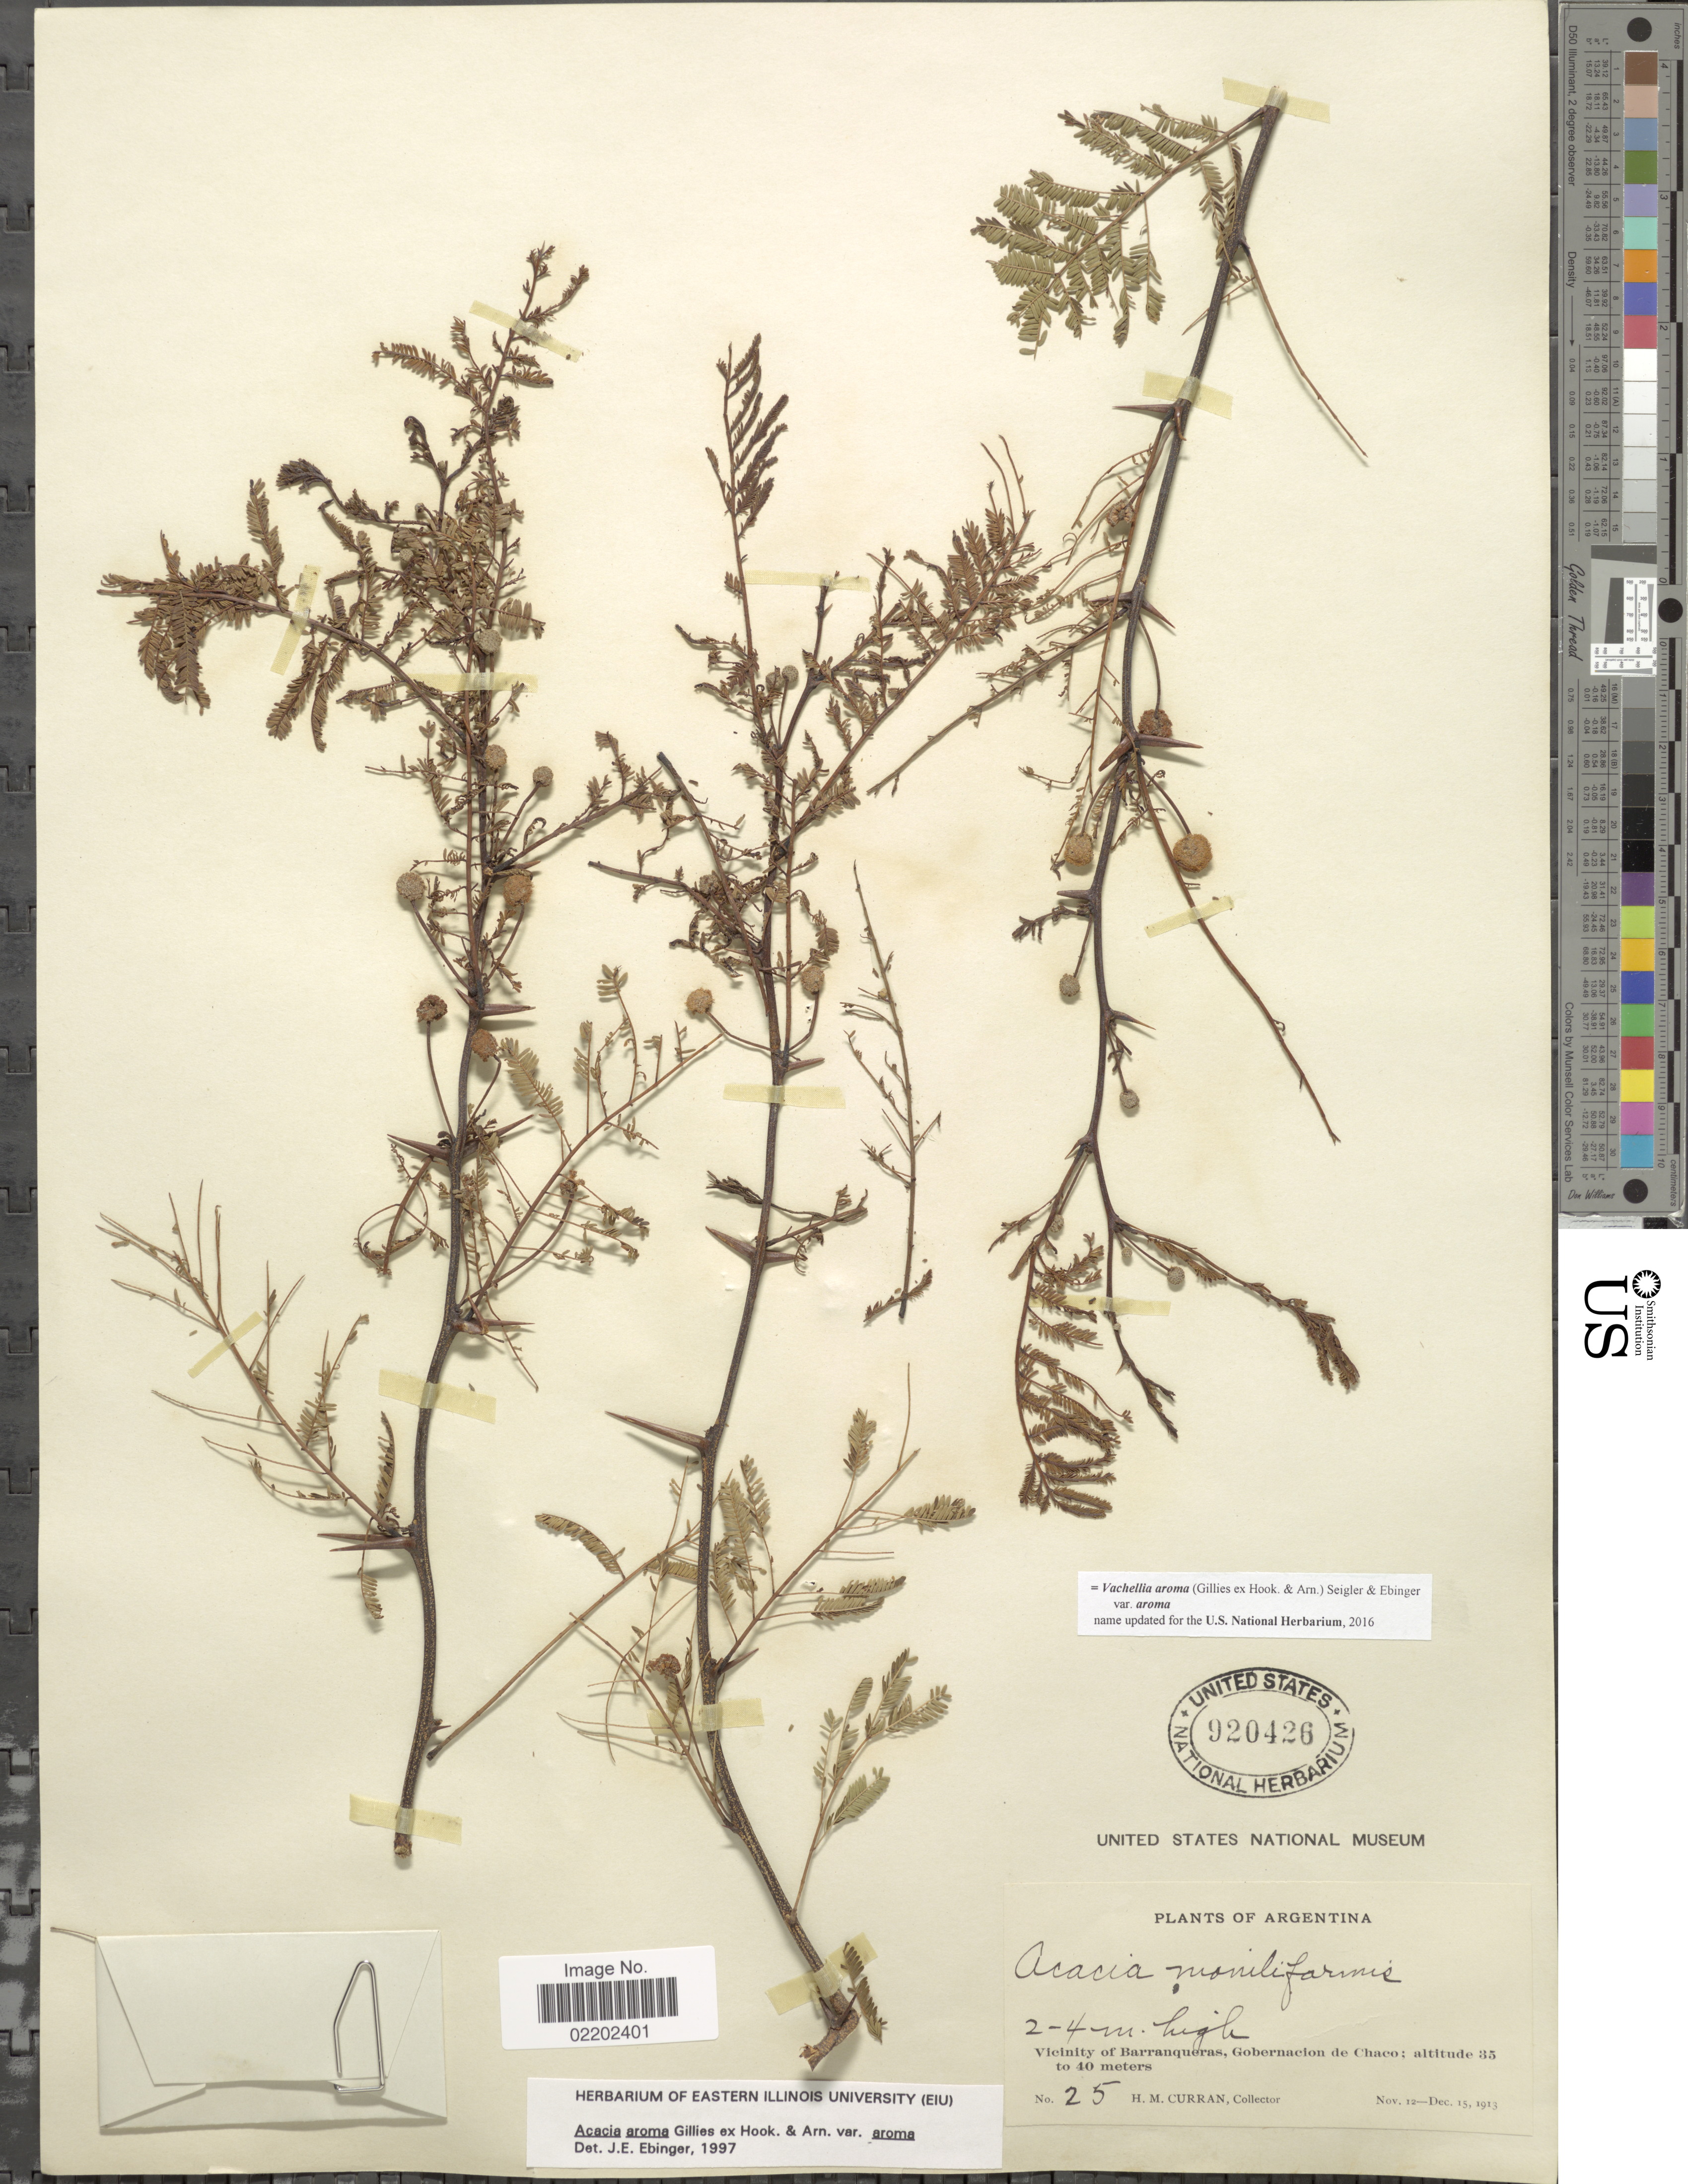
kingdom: Plantae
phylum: Tracheophyta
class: Magnoliopsida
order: Fabales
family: Fabaceae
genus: Vachellia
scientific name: Vachellia aroma var. aroma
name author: (Gillies ex Hook. & Arn.) Seigler & Ebinger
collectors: H. M. Curran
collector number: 25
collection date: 1913-11-12/1913-12-15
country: Argentina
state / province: Chaco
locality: Vicinity of Barranqueras, Gobernacion de Chaco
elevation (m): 35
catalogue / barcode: US 920426